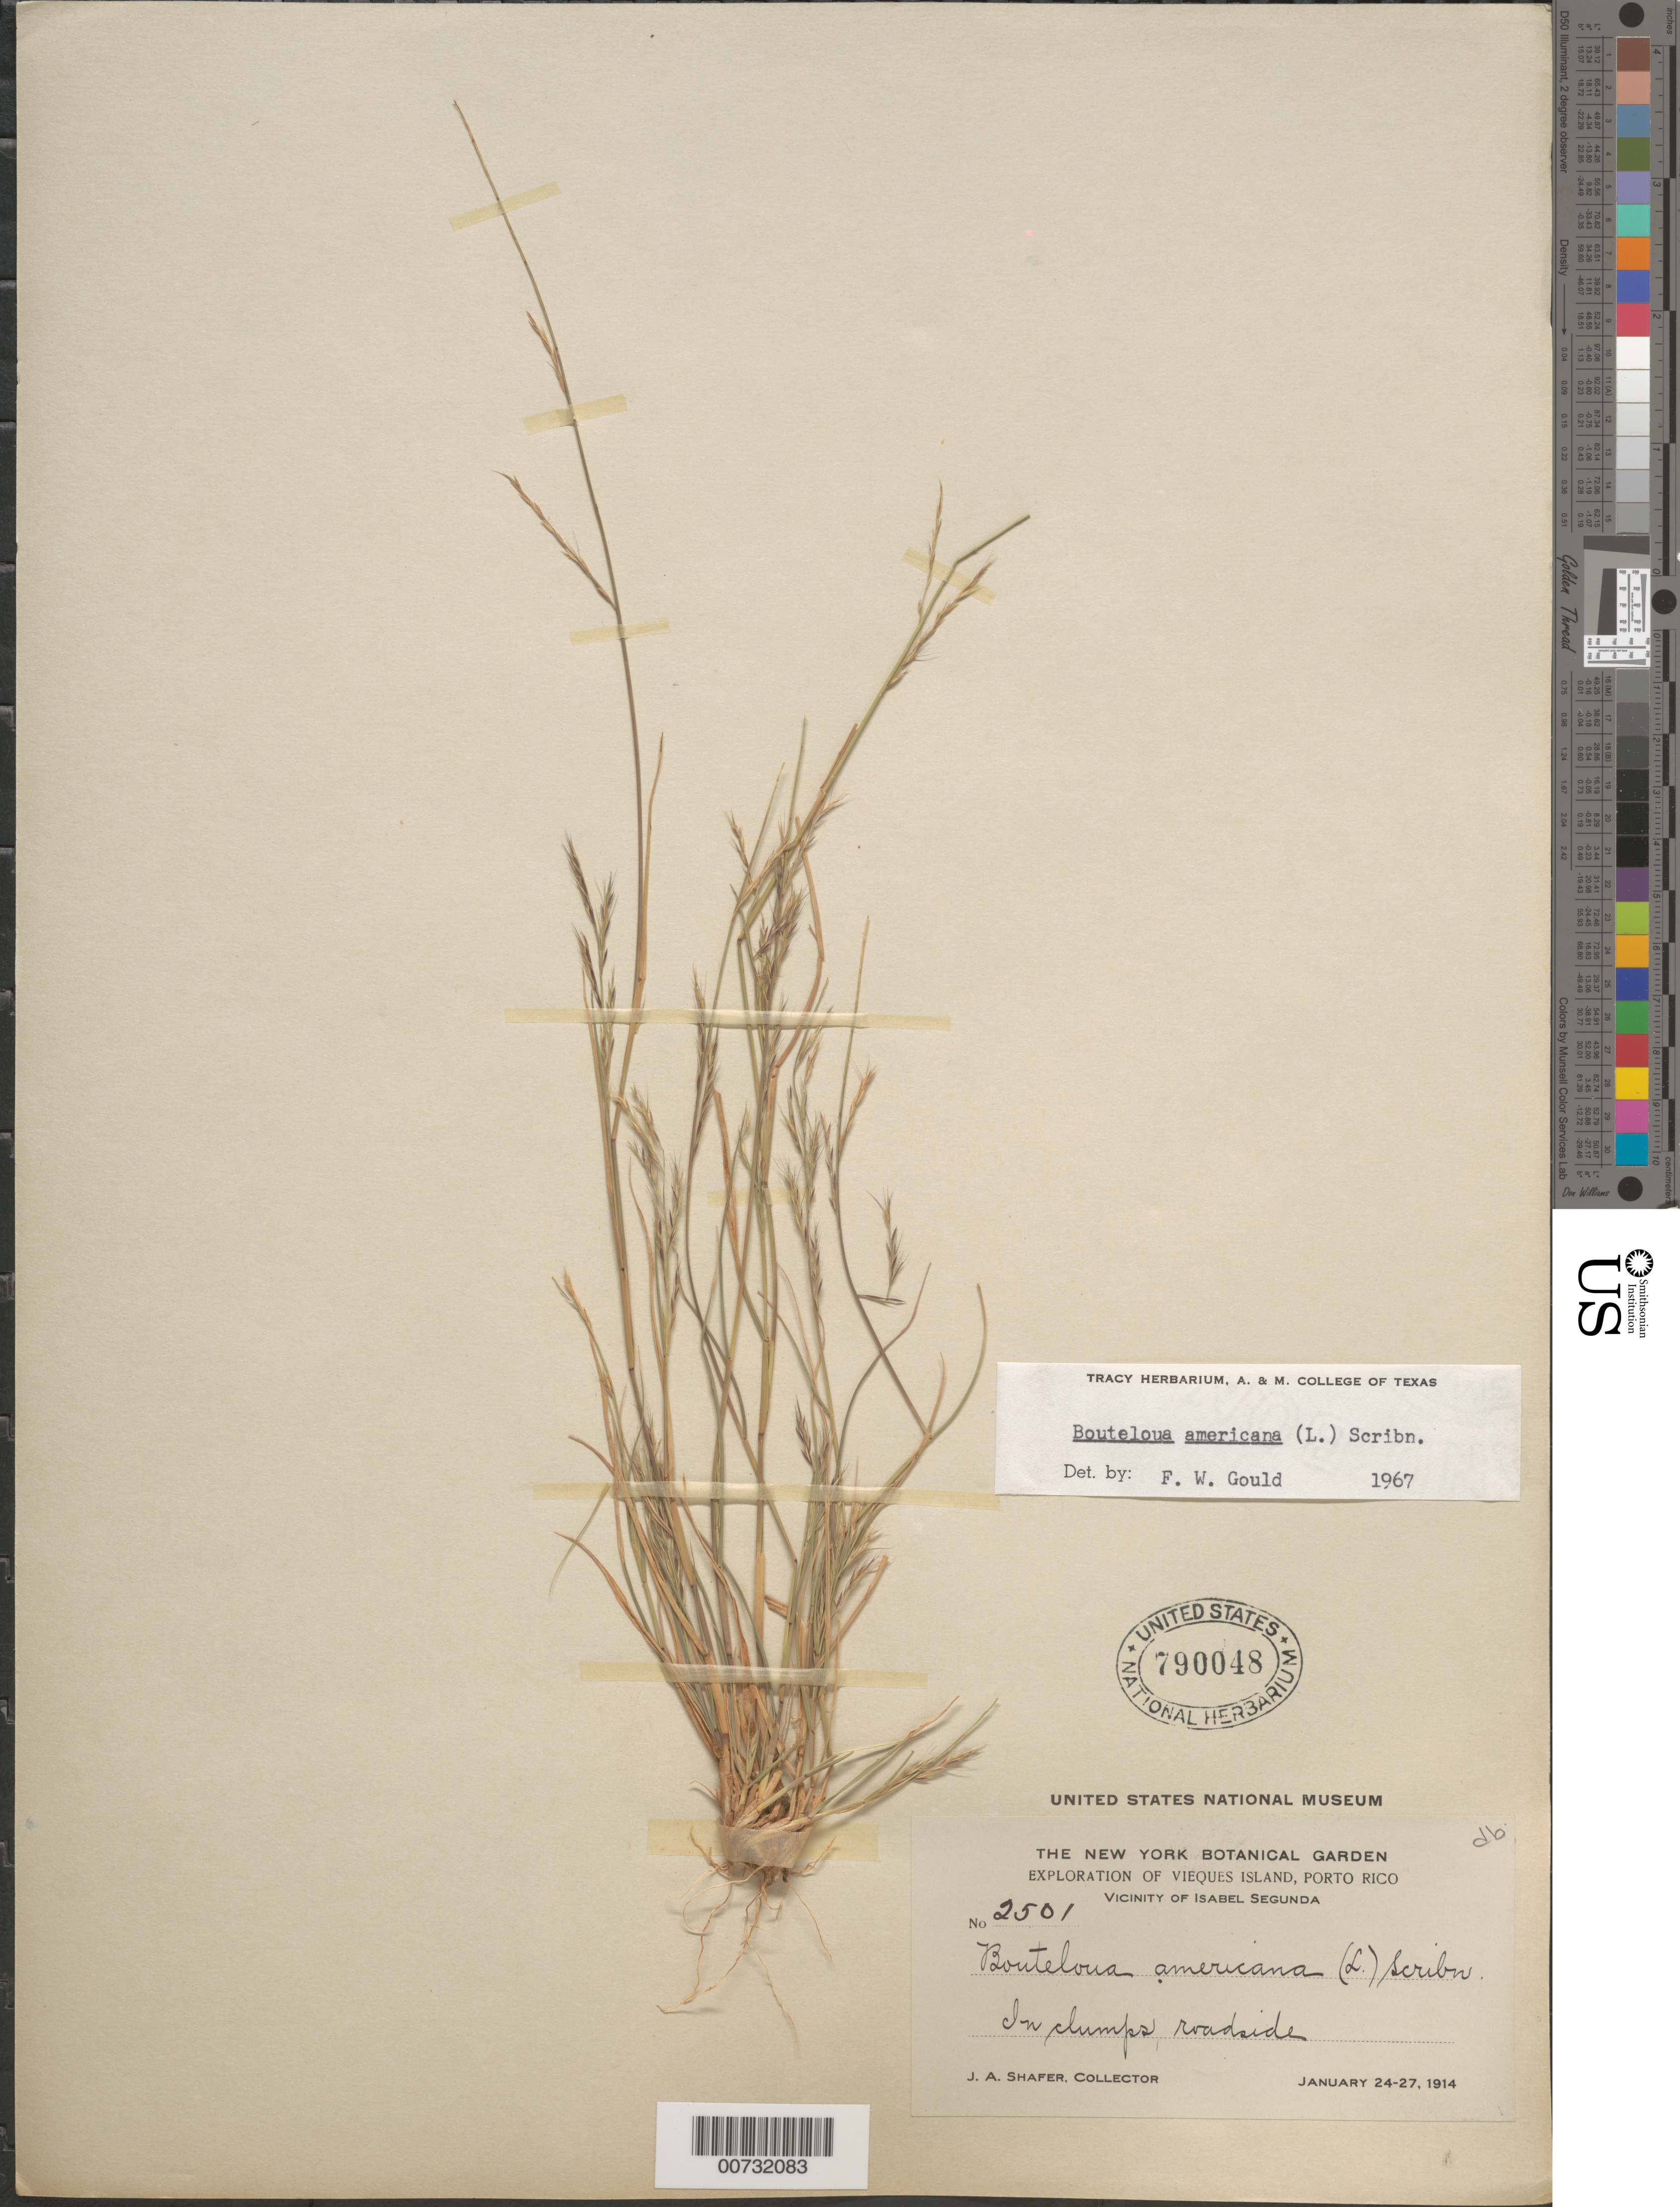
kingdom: Plantae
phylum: Tracheophyta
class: Liliopsida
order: Poales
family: Poaceae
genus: Bouteloua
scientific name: Bouteloua americana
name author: (L.) Scribn.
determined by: Gould, F. W.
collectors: J. A. Shafer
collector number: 2501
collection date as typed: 24 Jan 1914 to 27 Jan 1914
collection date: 1914-01-24/1914-01-27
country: Puerto Rico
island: Vieques I.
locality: Isabel Segunda, vic of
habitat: Roadside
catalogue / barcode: US 790048